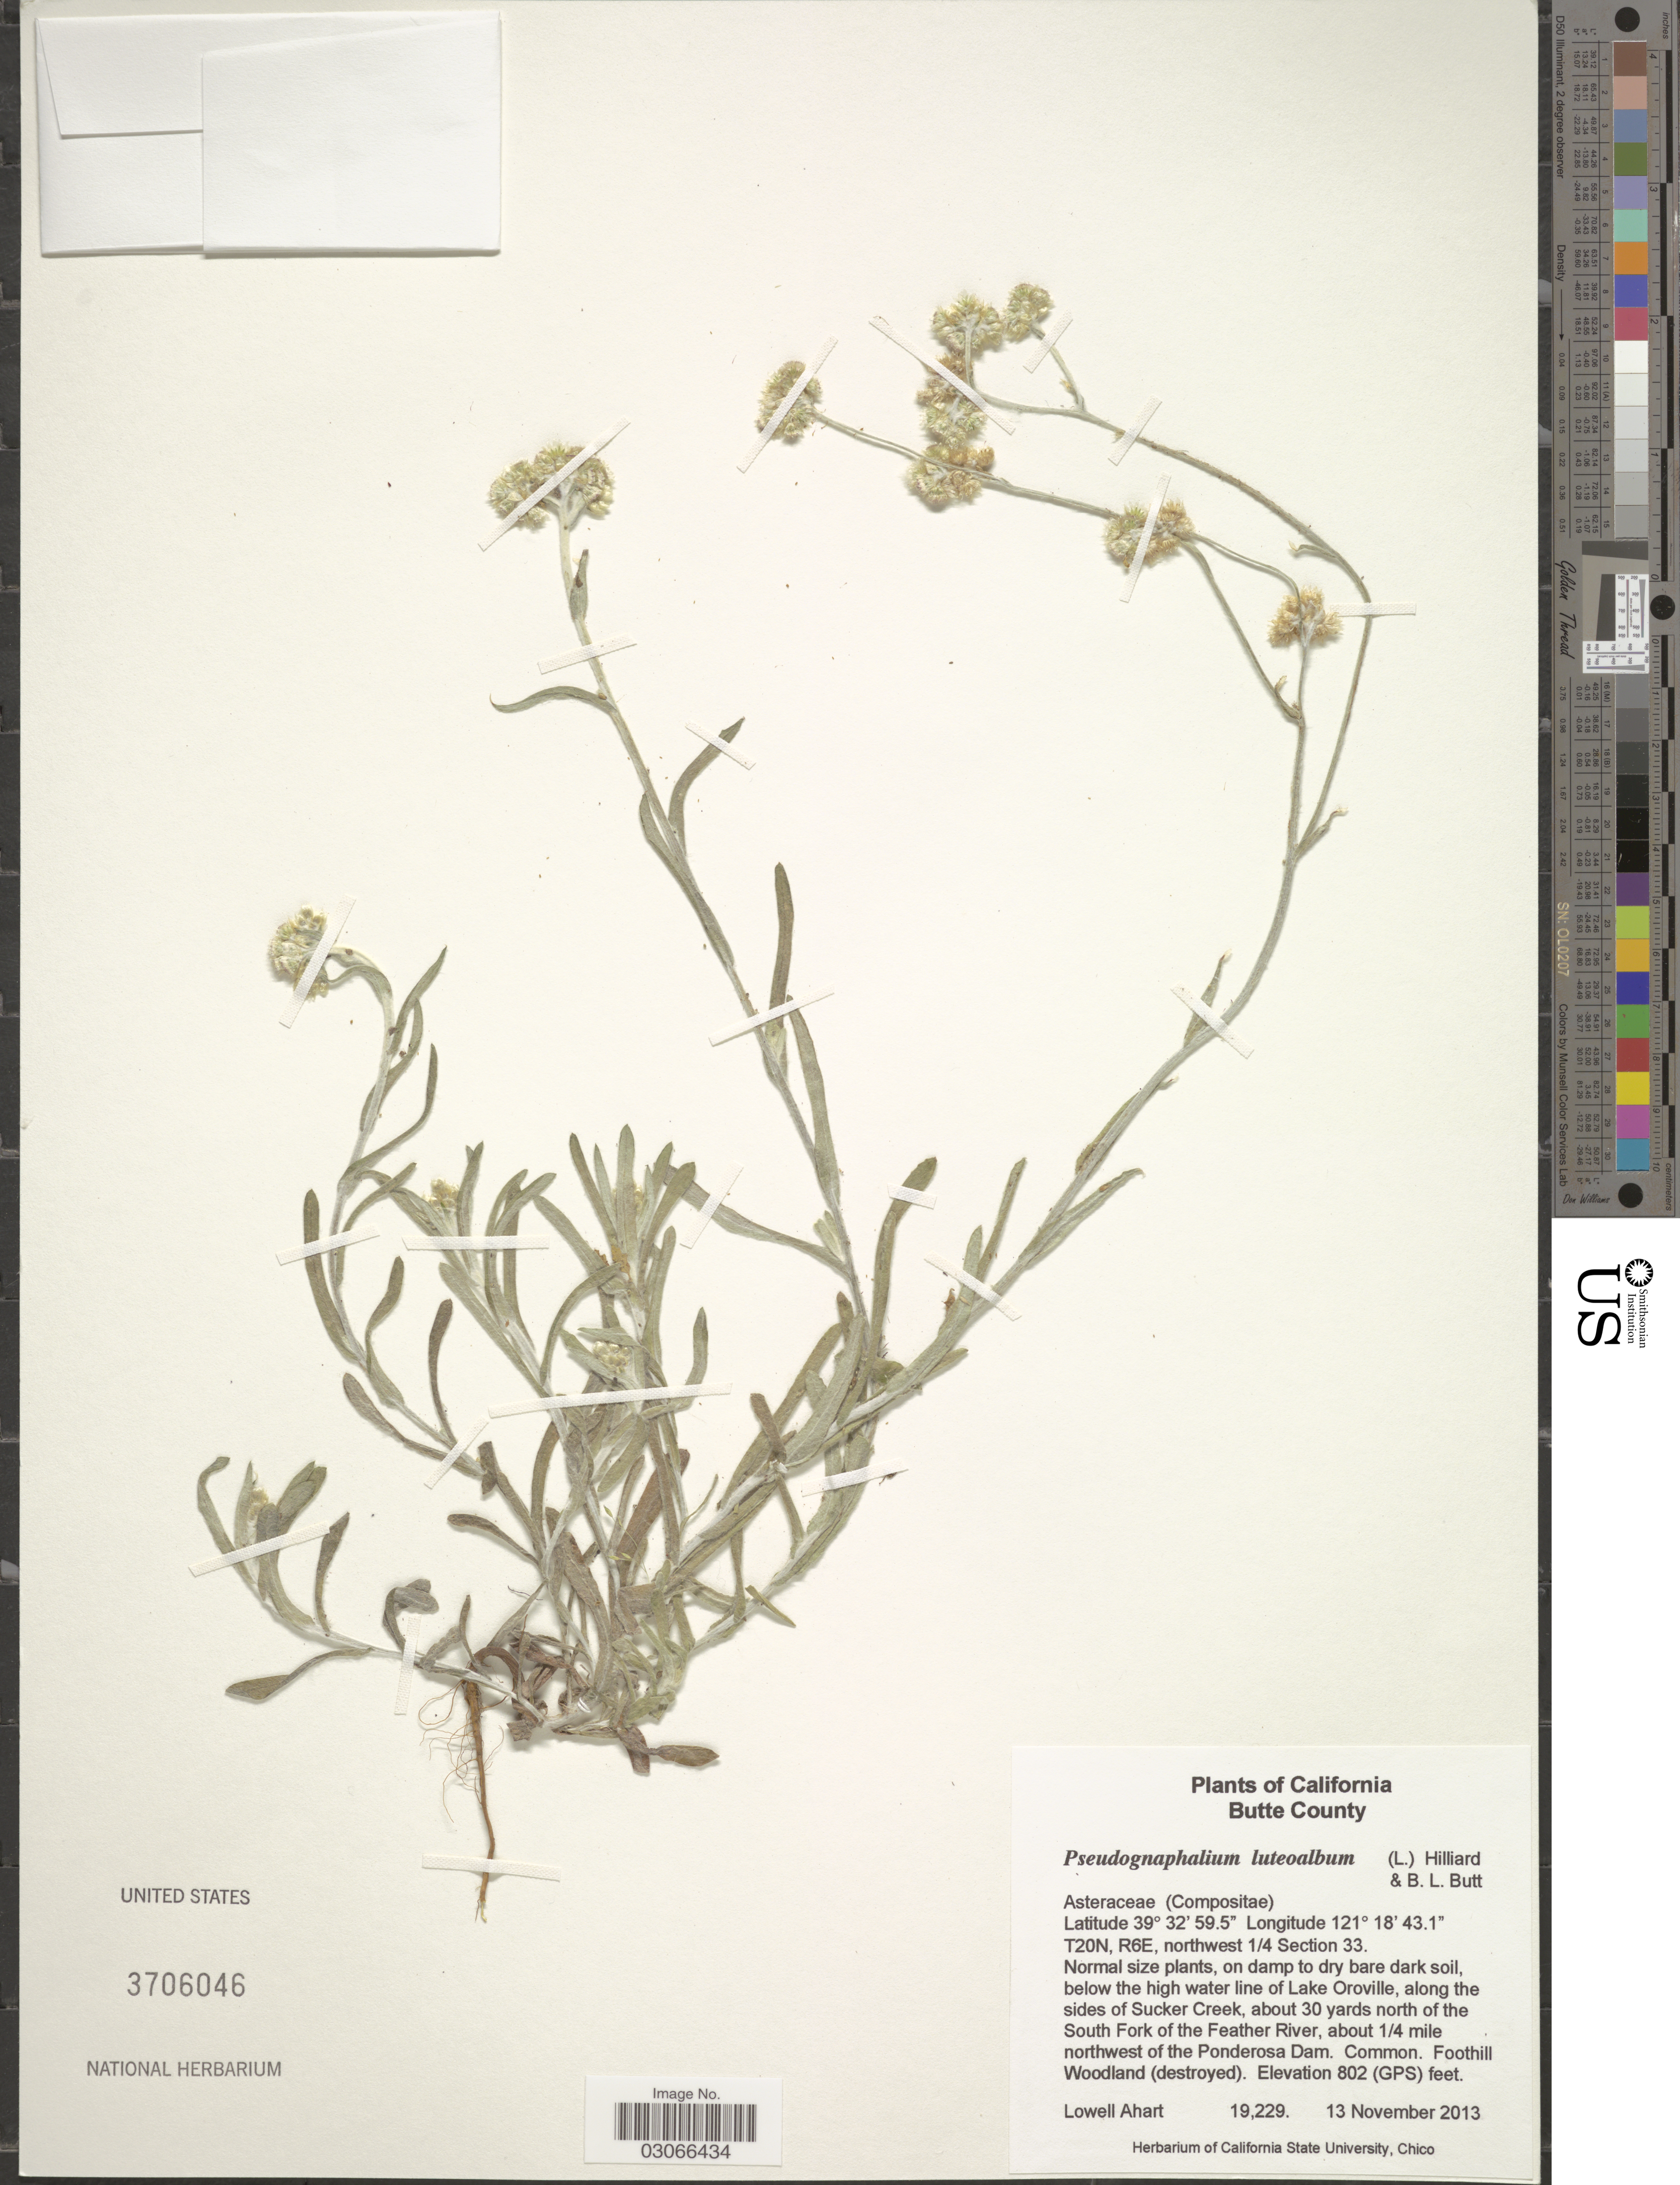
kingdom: Plantae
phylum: Tracheophyta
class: Magnoliopsida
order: Asterales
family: Asteraceae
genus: Pseudognaphalium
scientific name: Pseudognaphalium luteoalbum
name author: (L.) Hilliard & B.L. Burtt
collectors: L. Ahart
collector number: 19229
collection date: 2013-11-13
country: United States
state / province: California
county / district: Butte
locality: Butte County. T20N, R6E, northwest 1/4 Section 33. Below high water line of Lake Oroville, along the sides of Sucker Creek, about 30 yards north of the South Fork of the Feather River, about 1/4 mile northwest of the Ponderosa Dam.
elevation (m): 244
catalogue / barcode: US 3706046